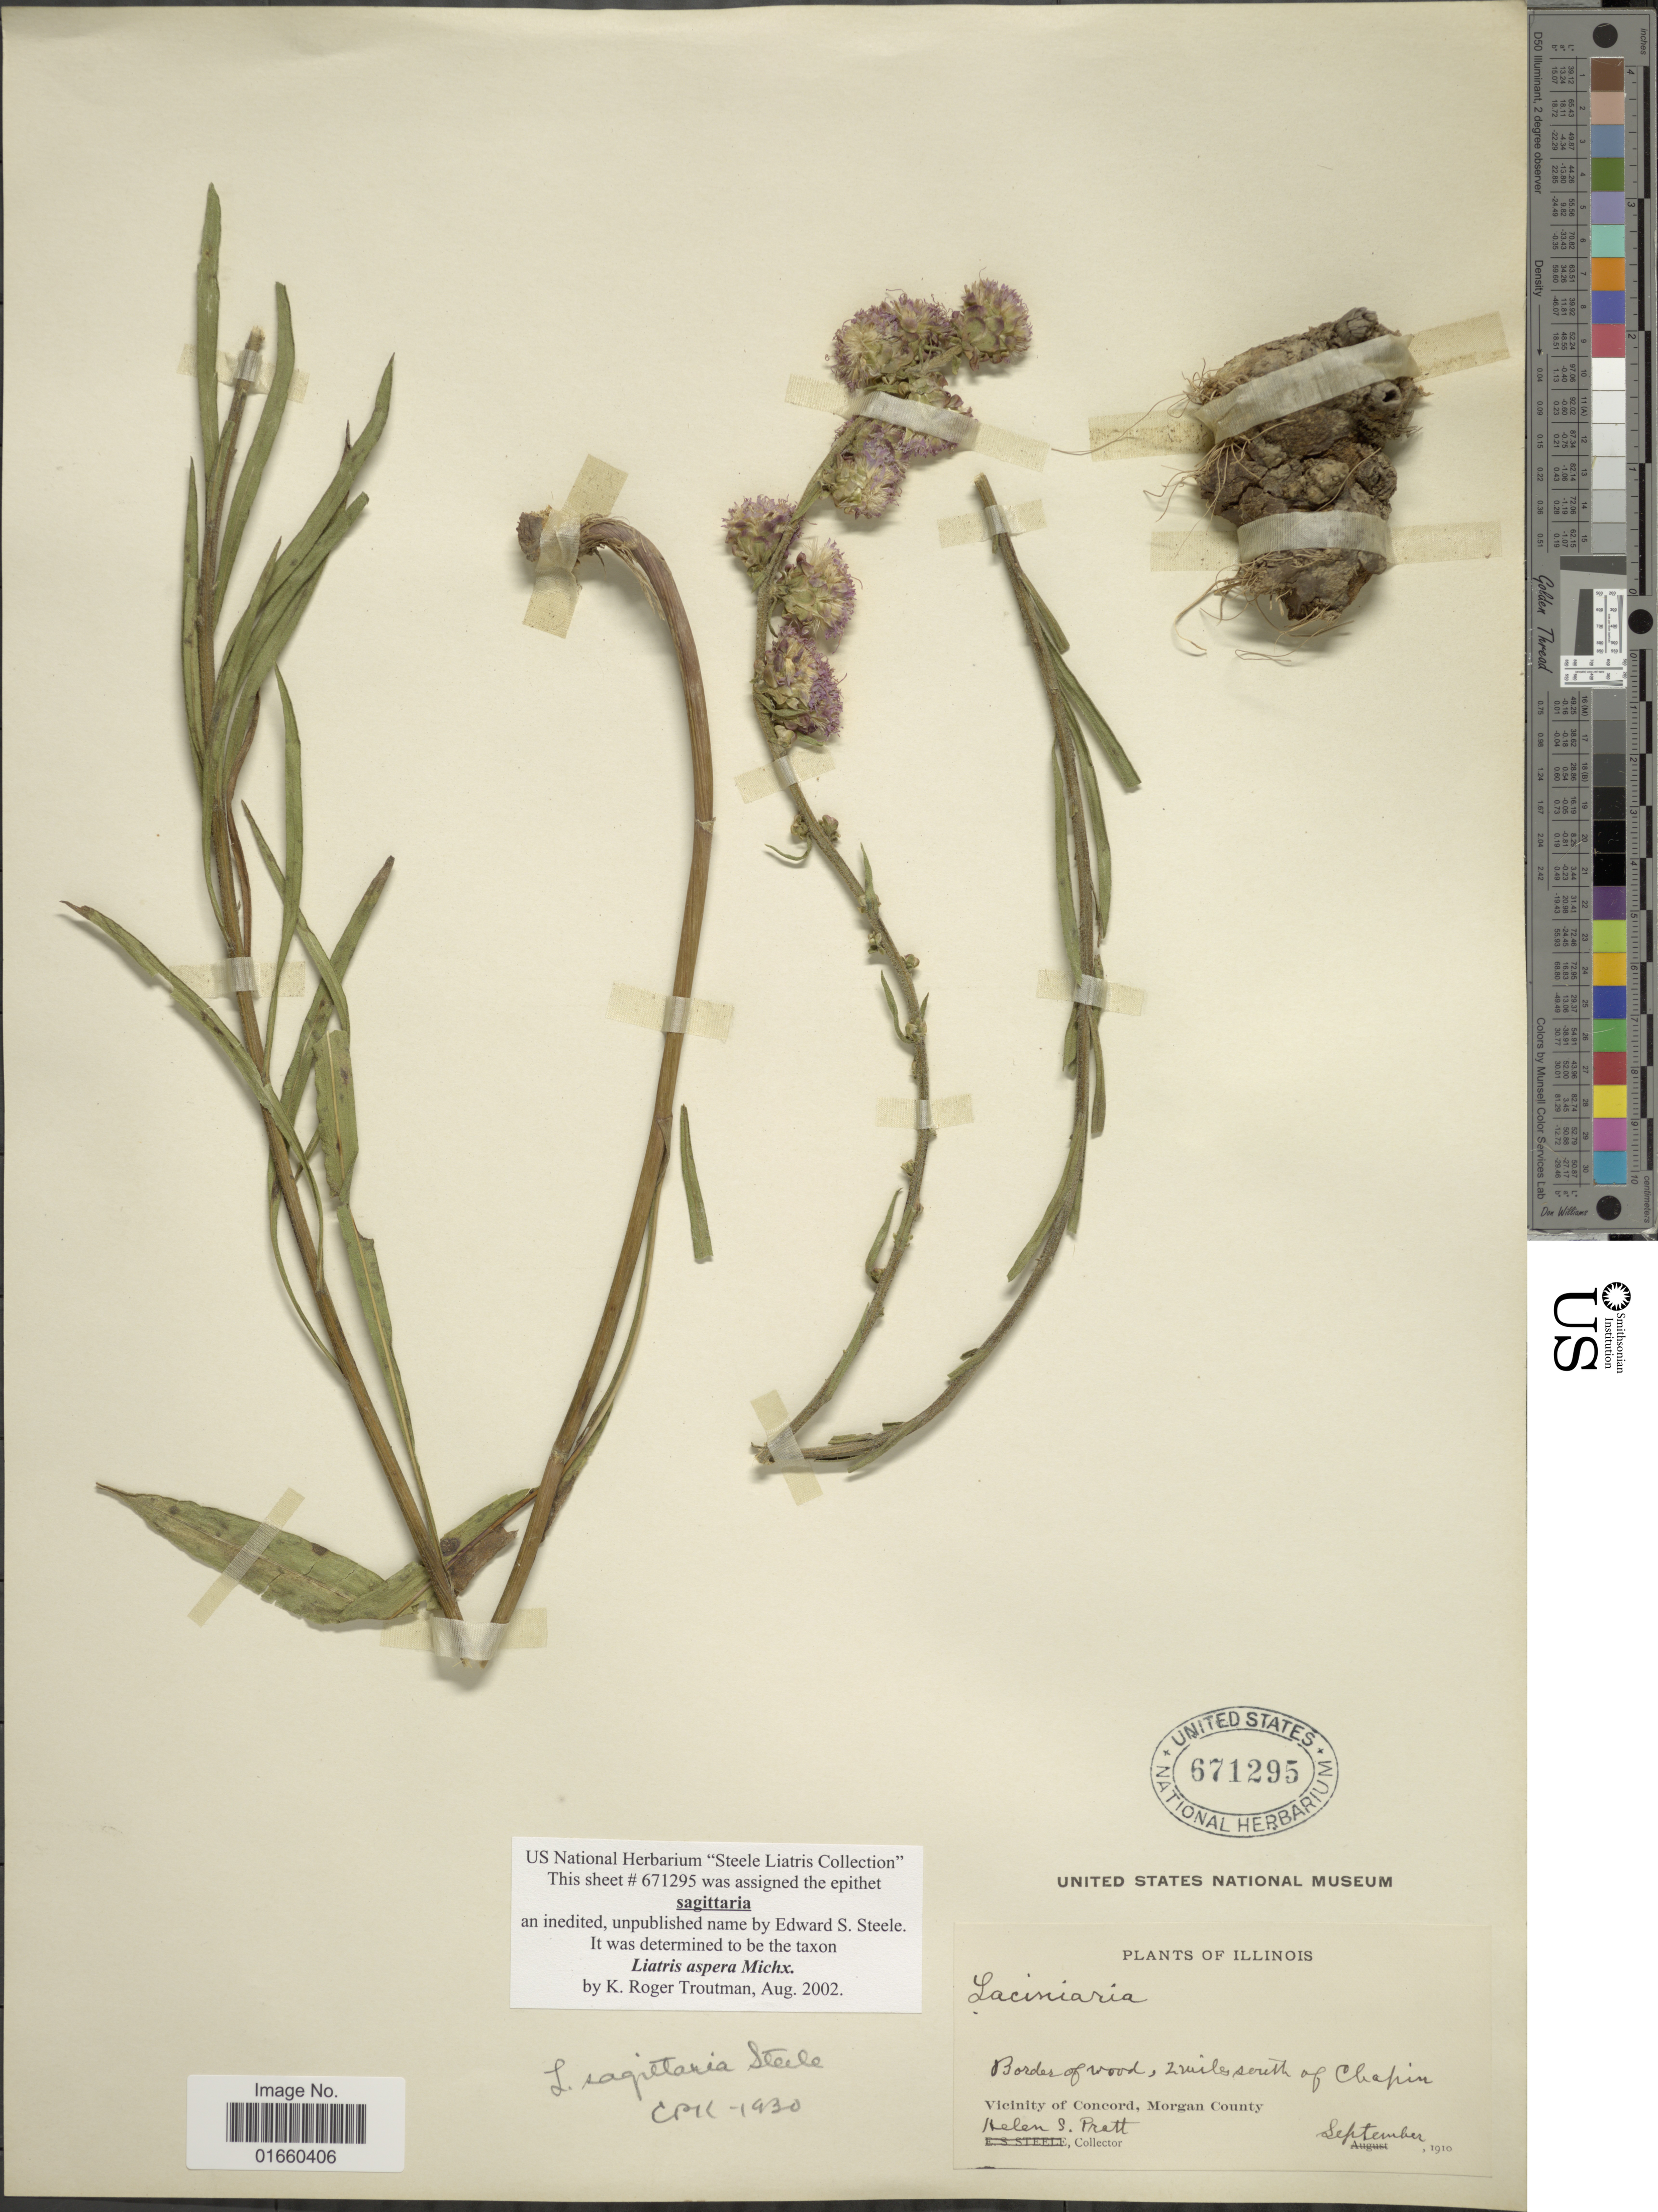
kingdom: Plantae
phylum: Tracheophyta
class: Magnoliopsida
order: Asterales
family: Asteraceae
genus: Liatris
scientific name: Liatris aspera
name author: Michx.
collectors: H. Pratt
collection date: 1910-08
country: United States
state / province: Illinois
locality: Border of wood, 2 miles south of Chapin, Vicinity of Concord, Morgan County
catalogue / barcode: US 671295